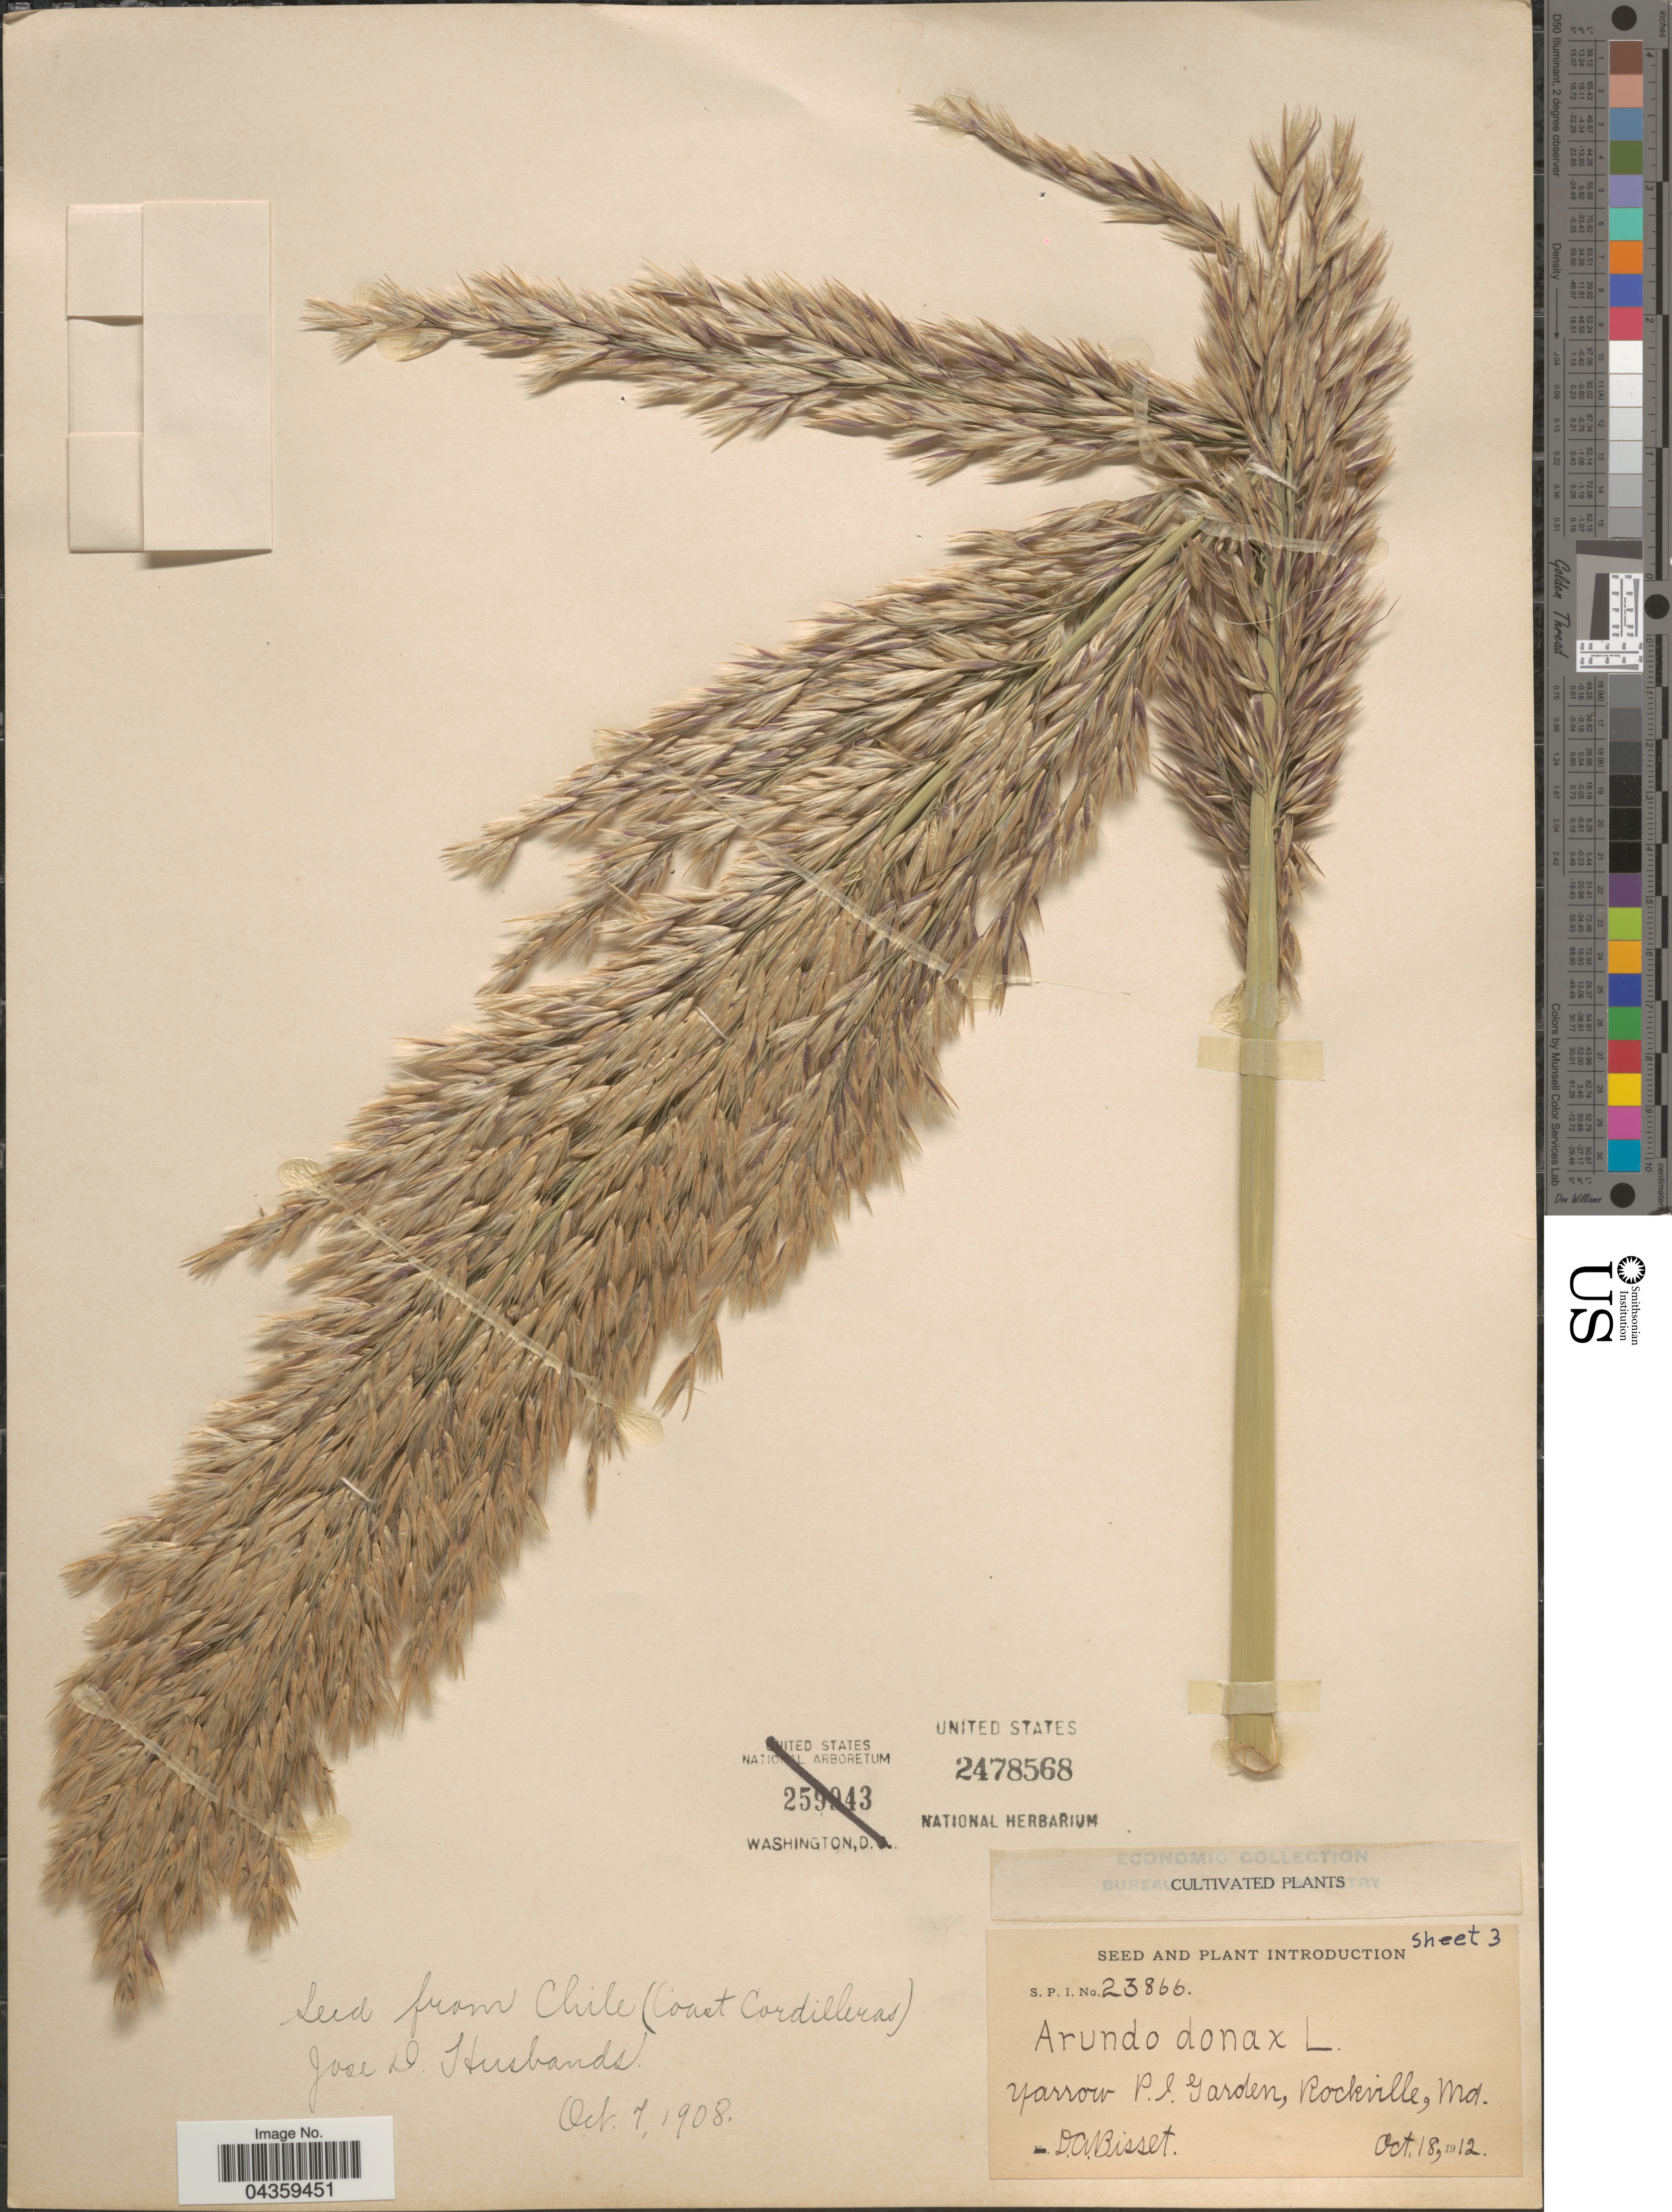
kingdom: Plantae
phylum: Tracheophyta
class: Liliopsida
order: Poales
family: Poaceae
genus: Arundo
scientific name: Arundo donax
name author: L.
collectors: D. Bissett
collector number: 23866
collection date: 1912-10-18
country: United States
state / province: Maryland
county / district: Montgomery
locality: Narrow P.I. Garden, Rockville.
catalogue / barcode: US 2478568